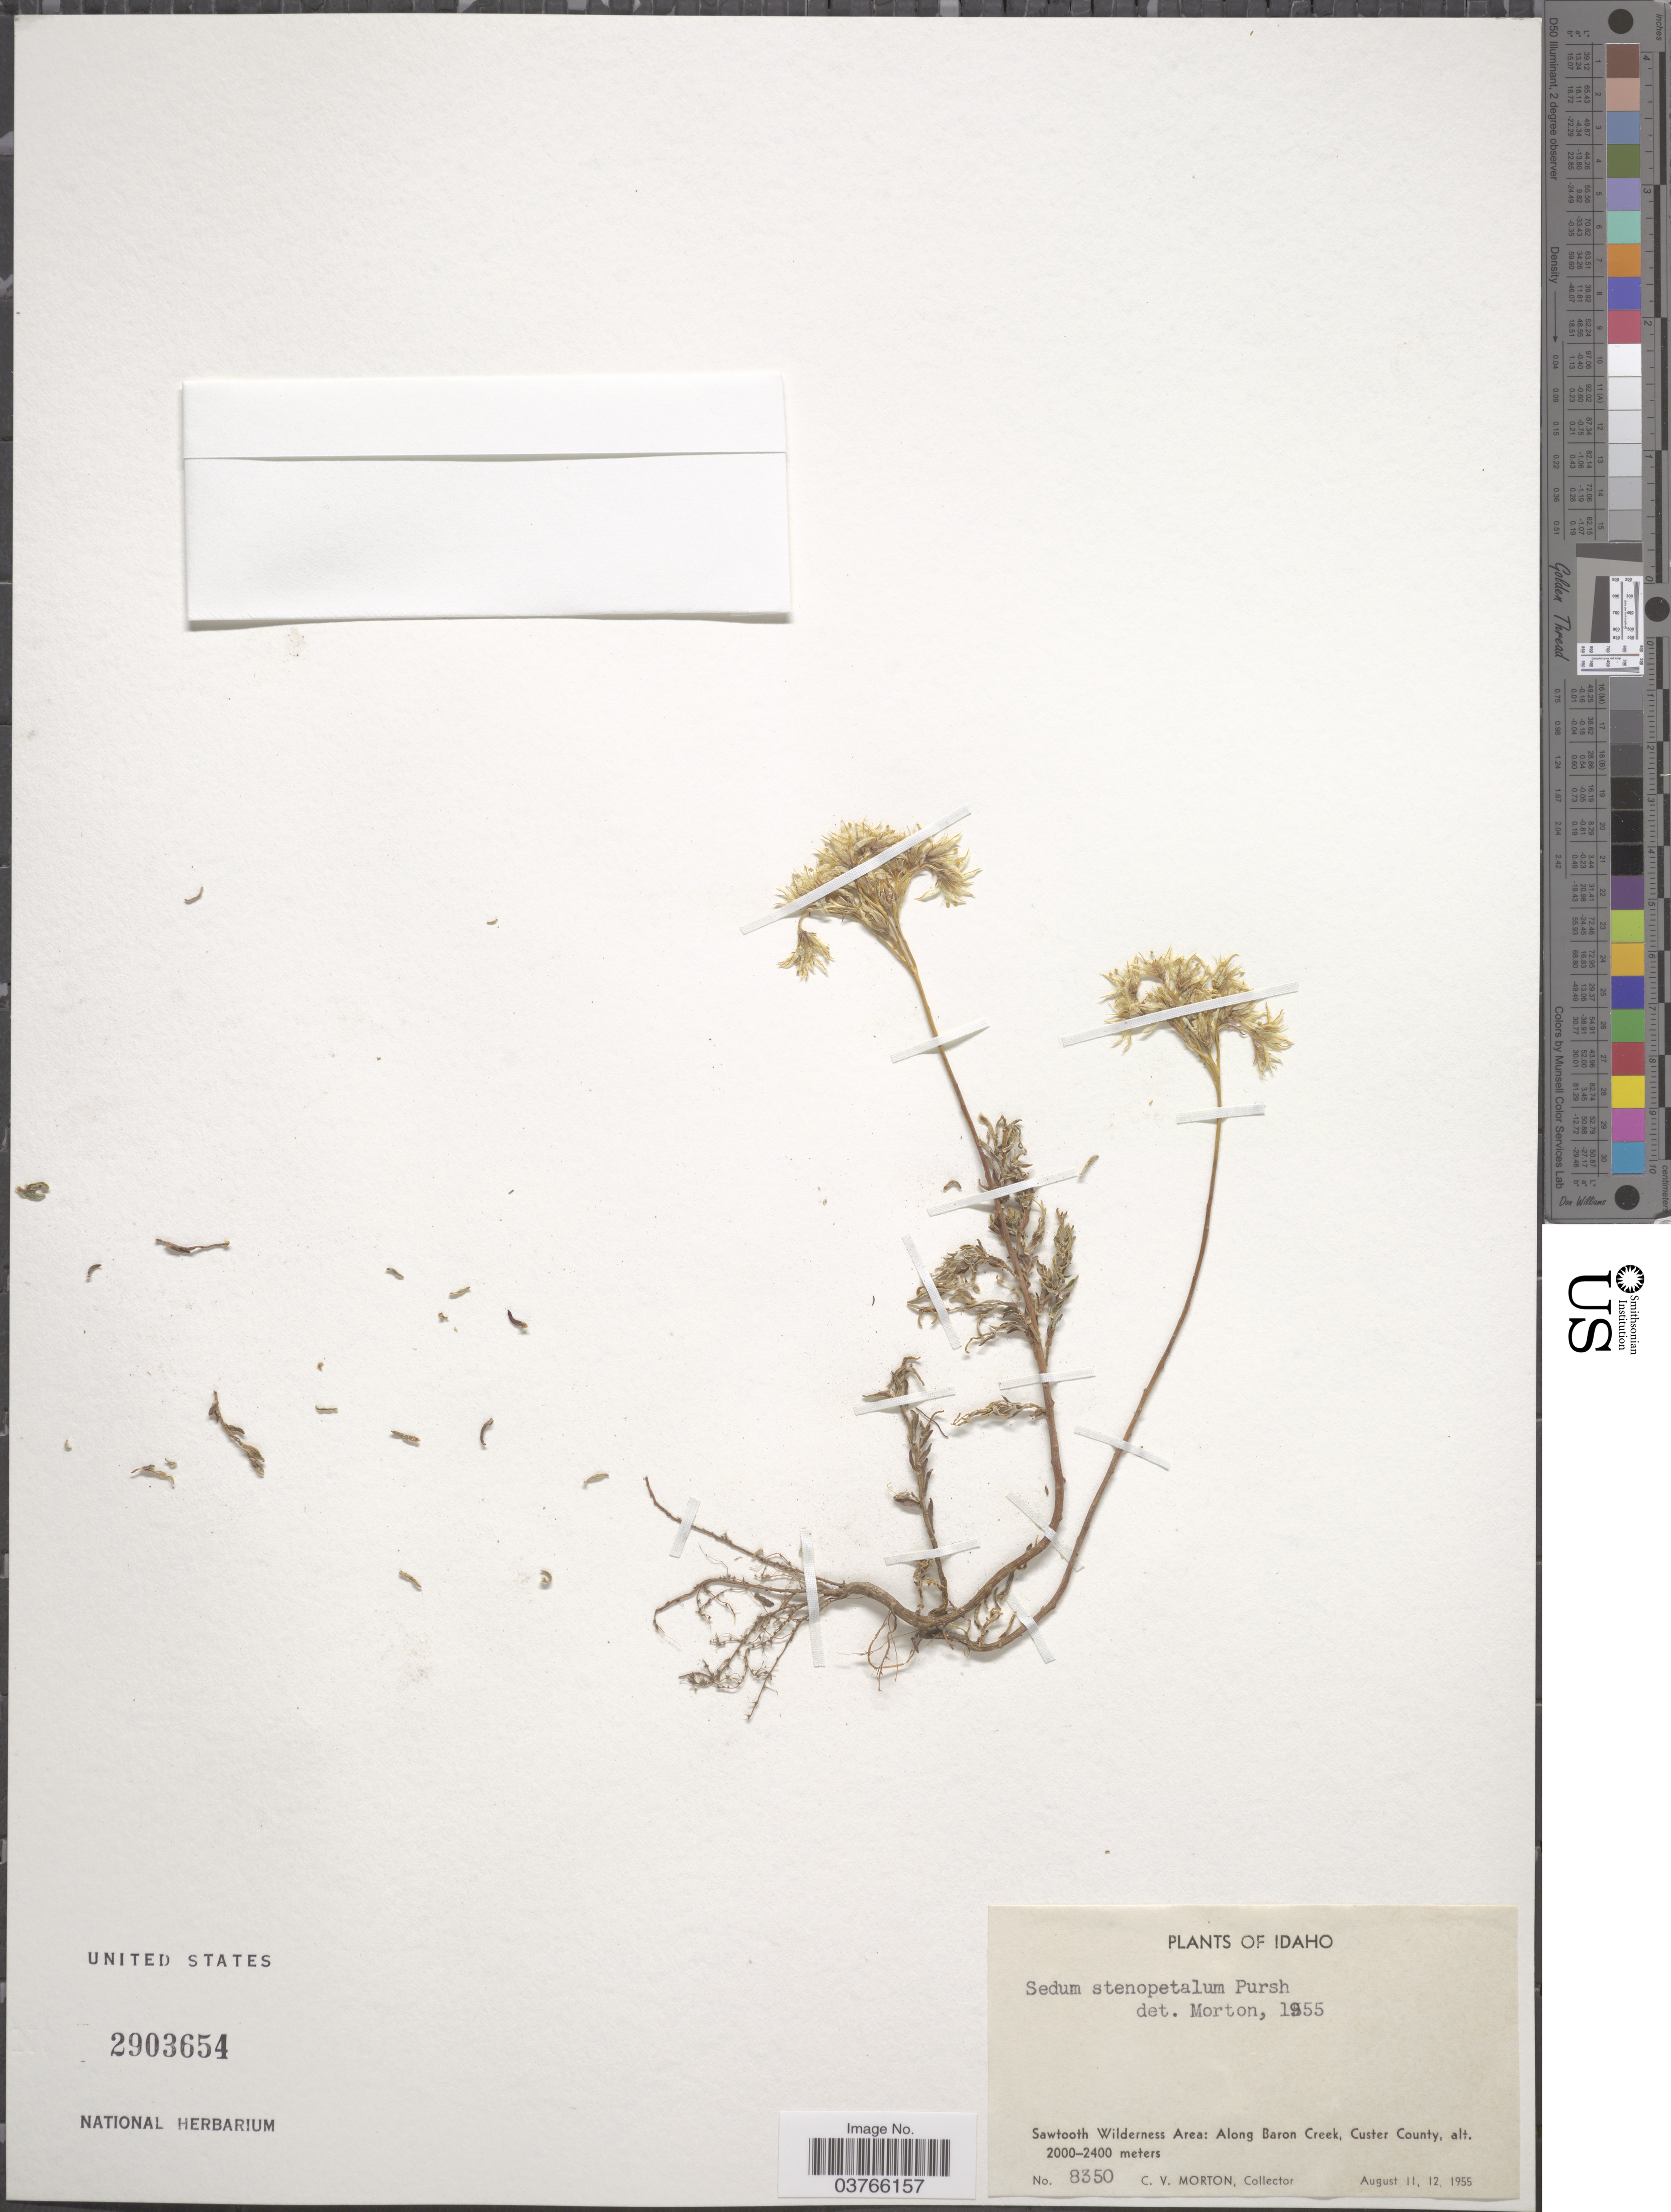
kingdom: Plantae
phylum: Tracheophyta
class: Magnoliopsida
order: Saxifragales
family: Crassulaceae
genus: Sedum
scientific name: Sedum lanceolatum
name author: Torr.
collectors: C. V. Morton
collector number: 8350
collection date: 1955-08-11/1955-08-12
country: United States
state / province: Idaho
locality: Sawtooth Wilderness Area: Along Baron Creek, Custer County.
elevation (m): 2000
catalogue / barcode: US 2903654